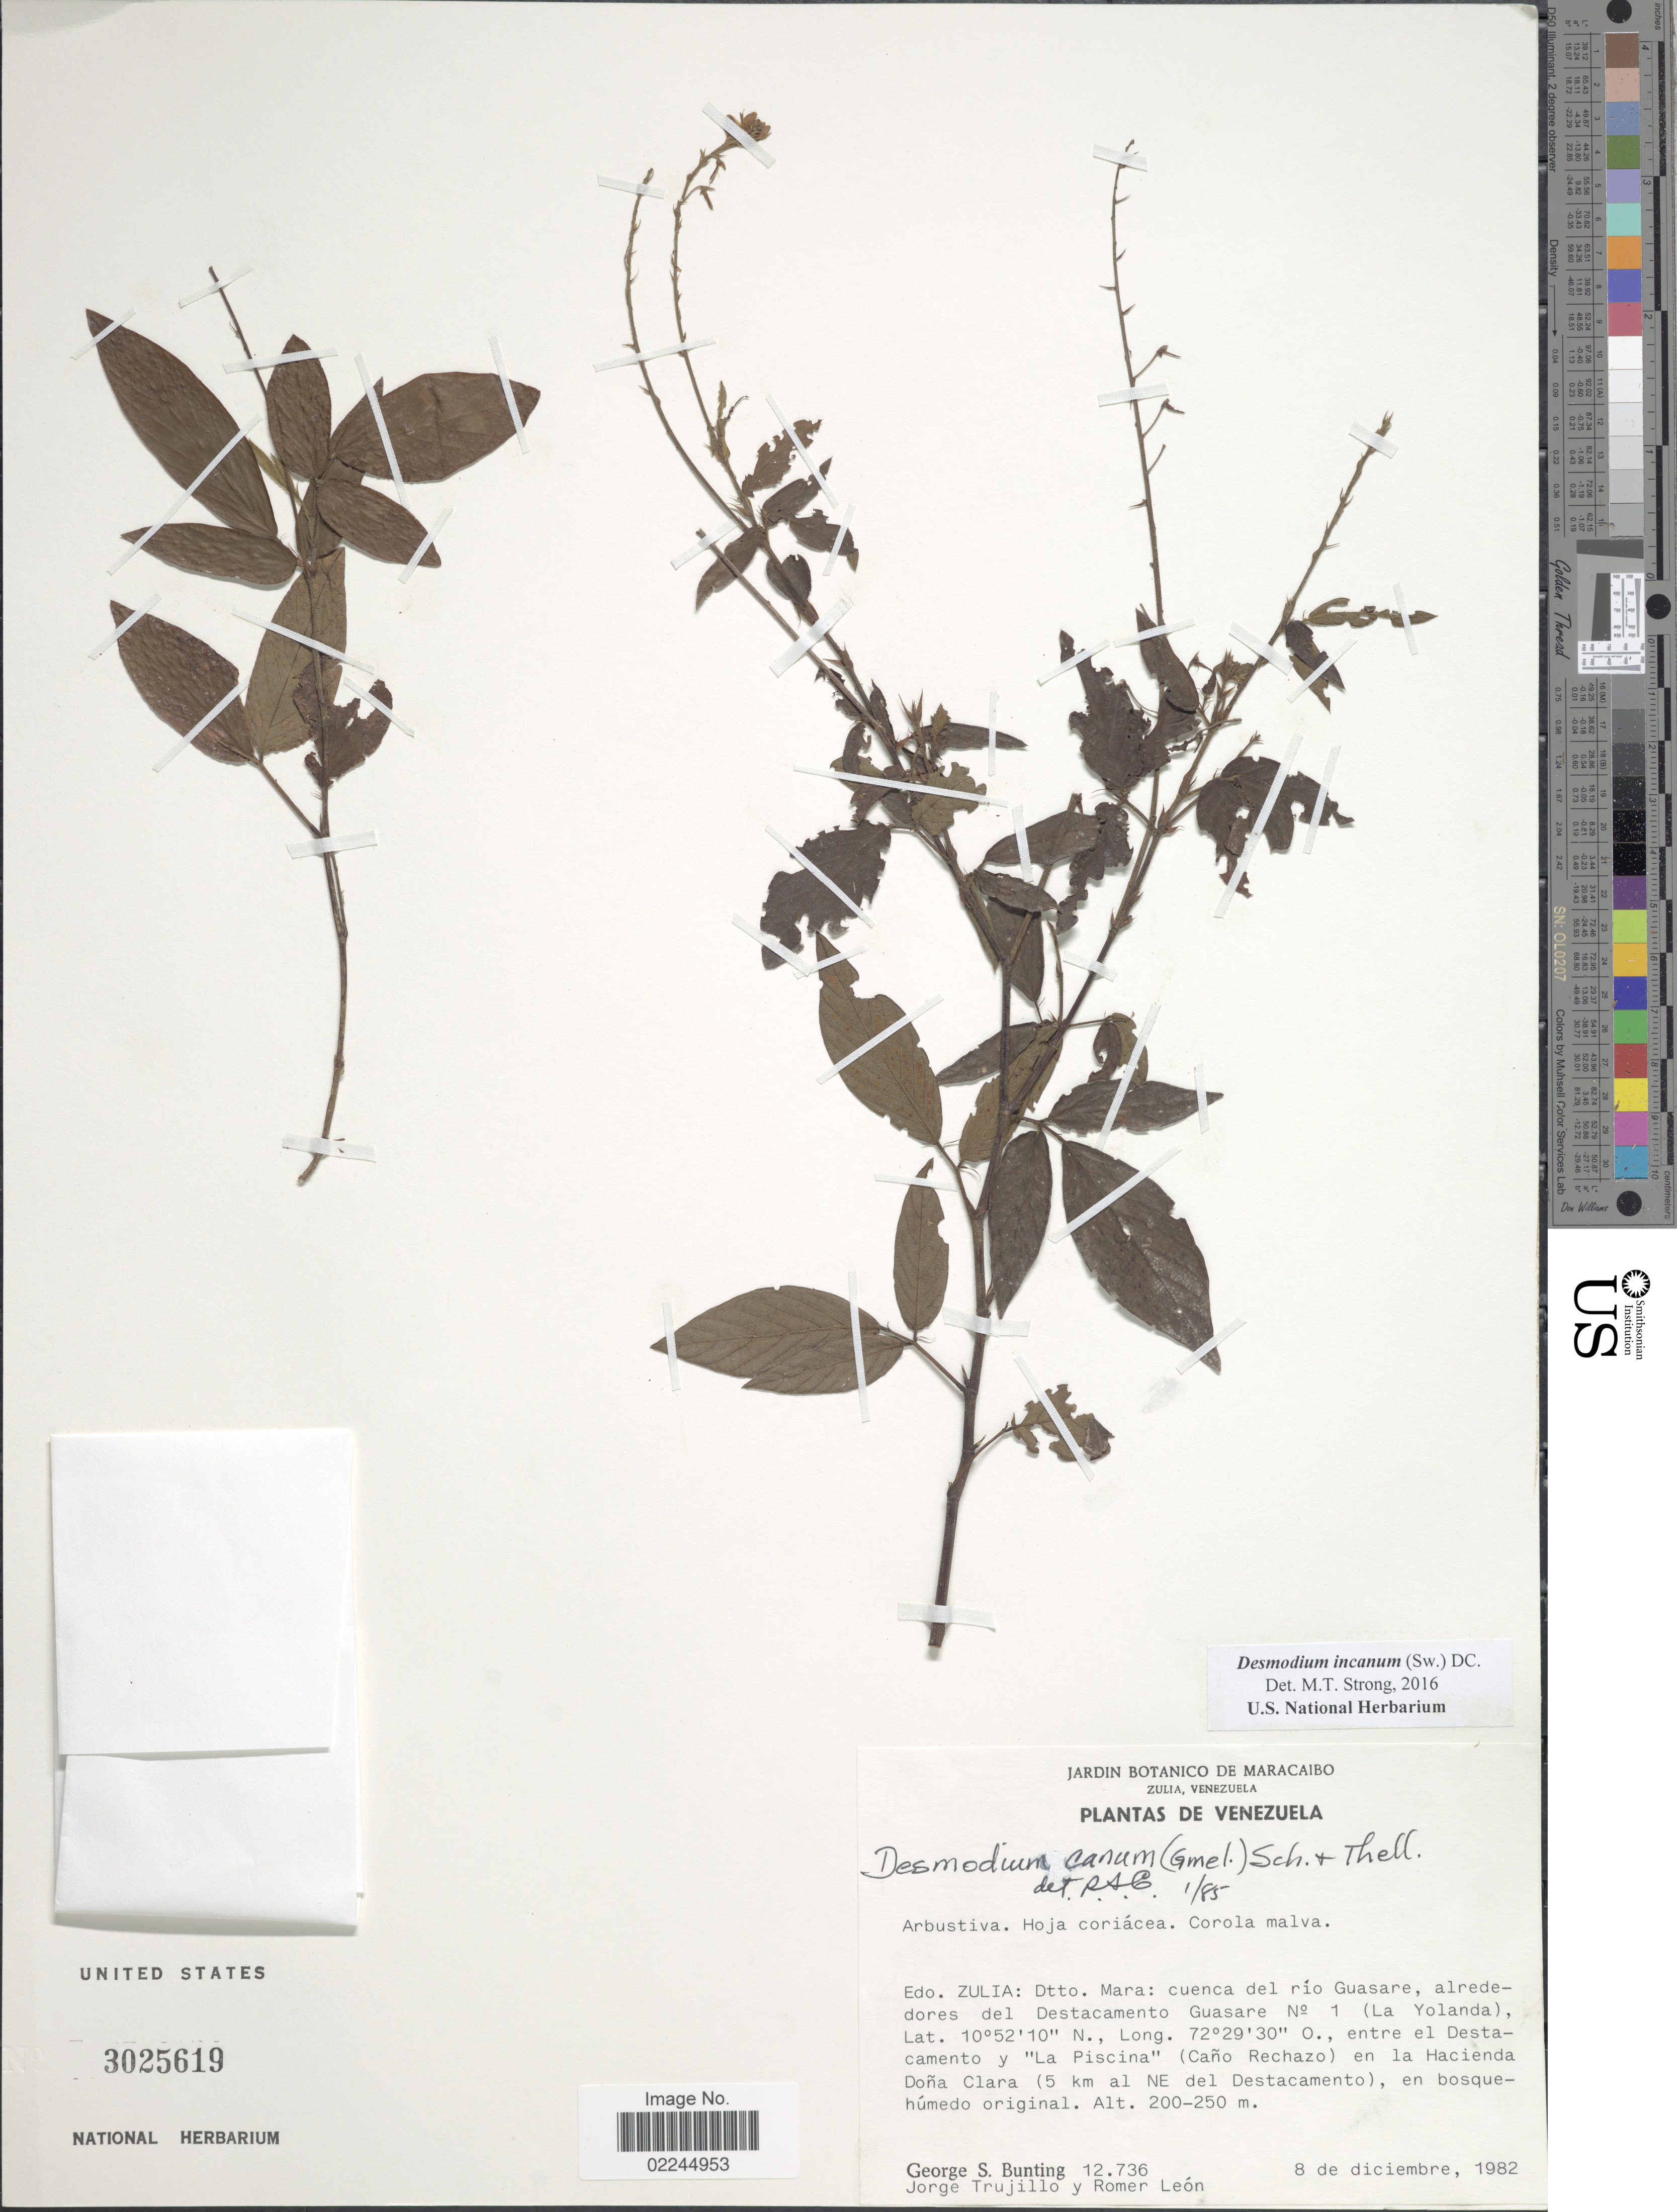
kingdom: Plantae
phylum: Tracheophyta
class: Magnoliopsida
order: Fabales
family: Fabaceae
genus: Desmodium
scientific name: Desmodium incanum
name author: (Sw.) DC.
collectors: G. S. Bunting, J. Trujillo & R. León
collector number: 12736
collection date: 1982-12-08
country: Venezuela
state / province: Zulia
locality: Dtto. Mara, cuenca del Rio Guasare, alrededores del Destacamento Guasare no 1 (La Yolanda), entre El Destacamento y La Piscina (Cano Rechazo) en la Hacienda Dona Clara (5 km al NE del Destacamento)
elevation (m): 200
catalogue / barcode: US 3025619